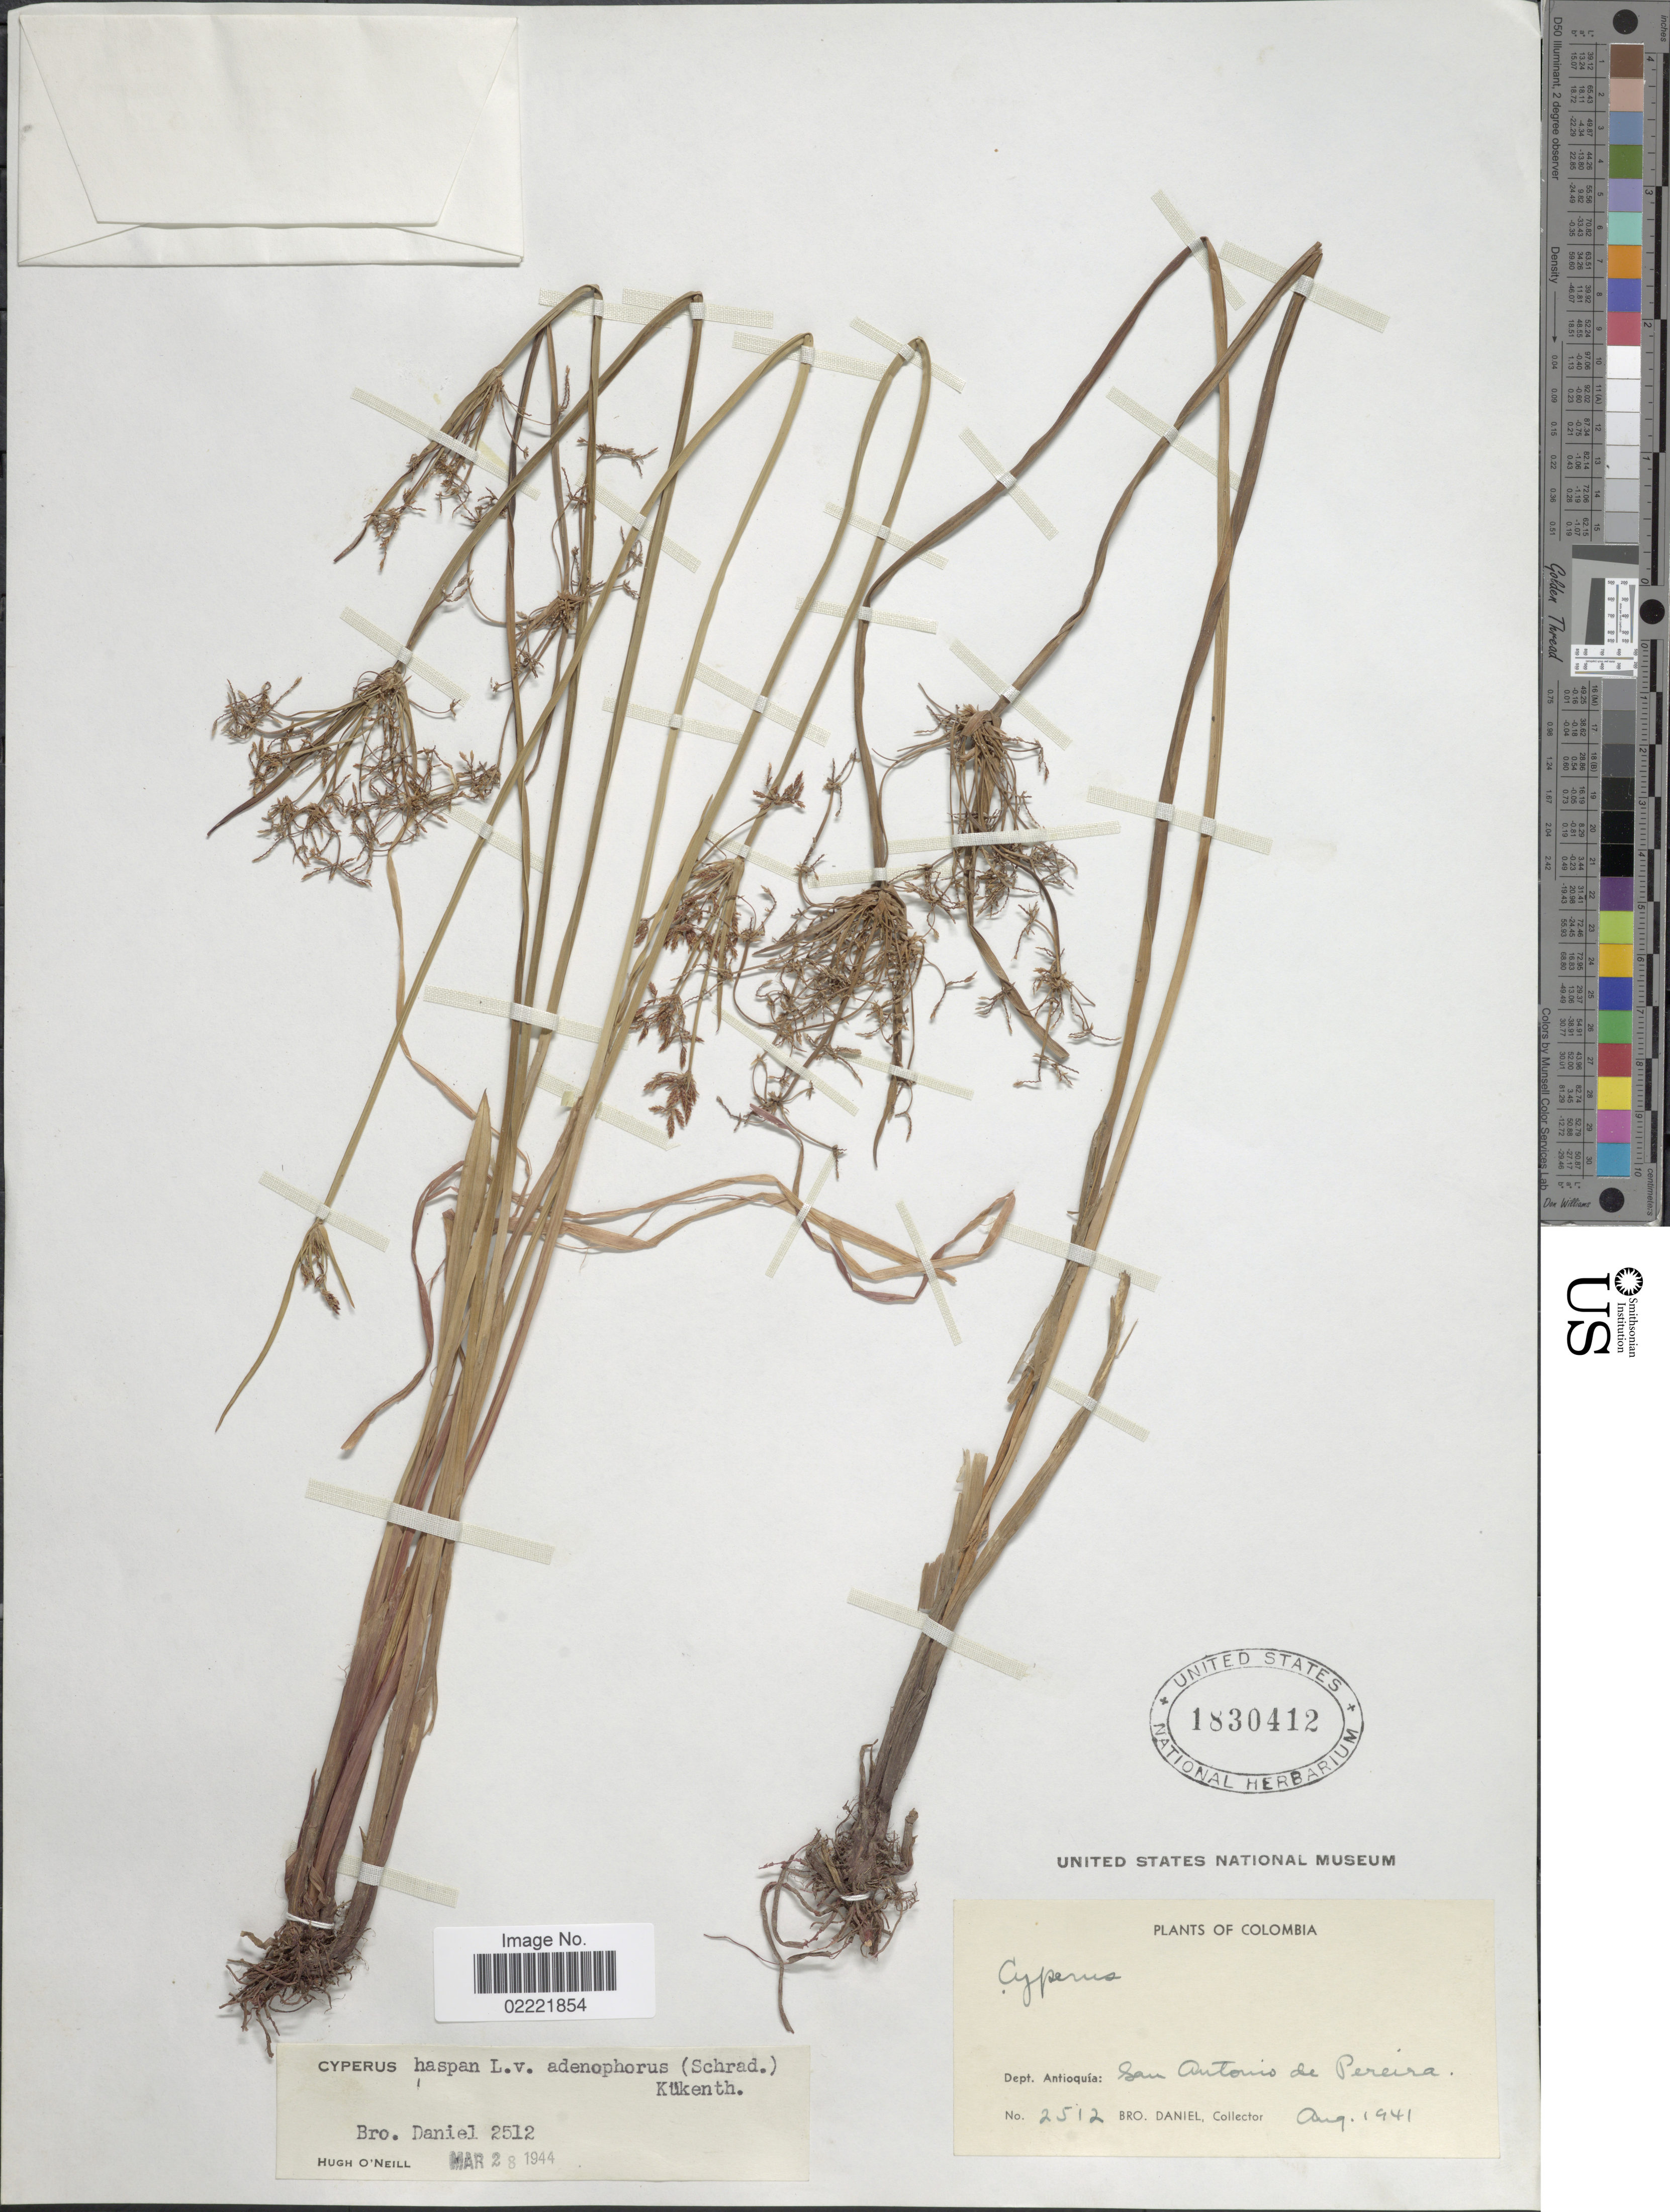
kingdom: Plantae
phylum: Tracheophyta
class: Liliopsida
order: Poales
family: Cyperaceae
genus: Cyperus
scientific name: Cyperus haspan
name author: L.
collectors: Bro. Daniel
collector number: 2512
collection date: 1941-08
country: Colombia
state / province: Antioquia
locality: San Antonio de Pereira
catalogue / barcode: US 1830412